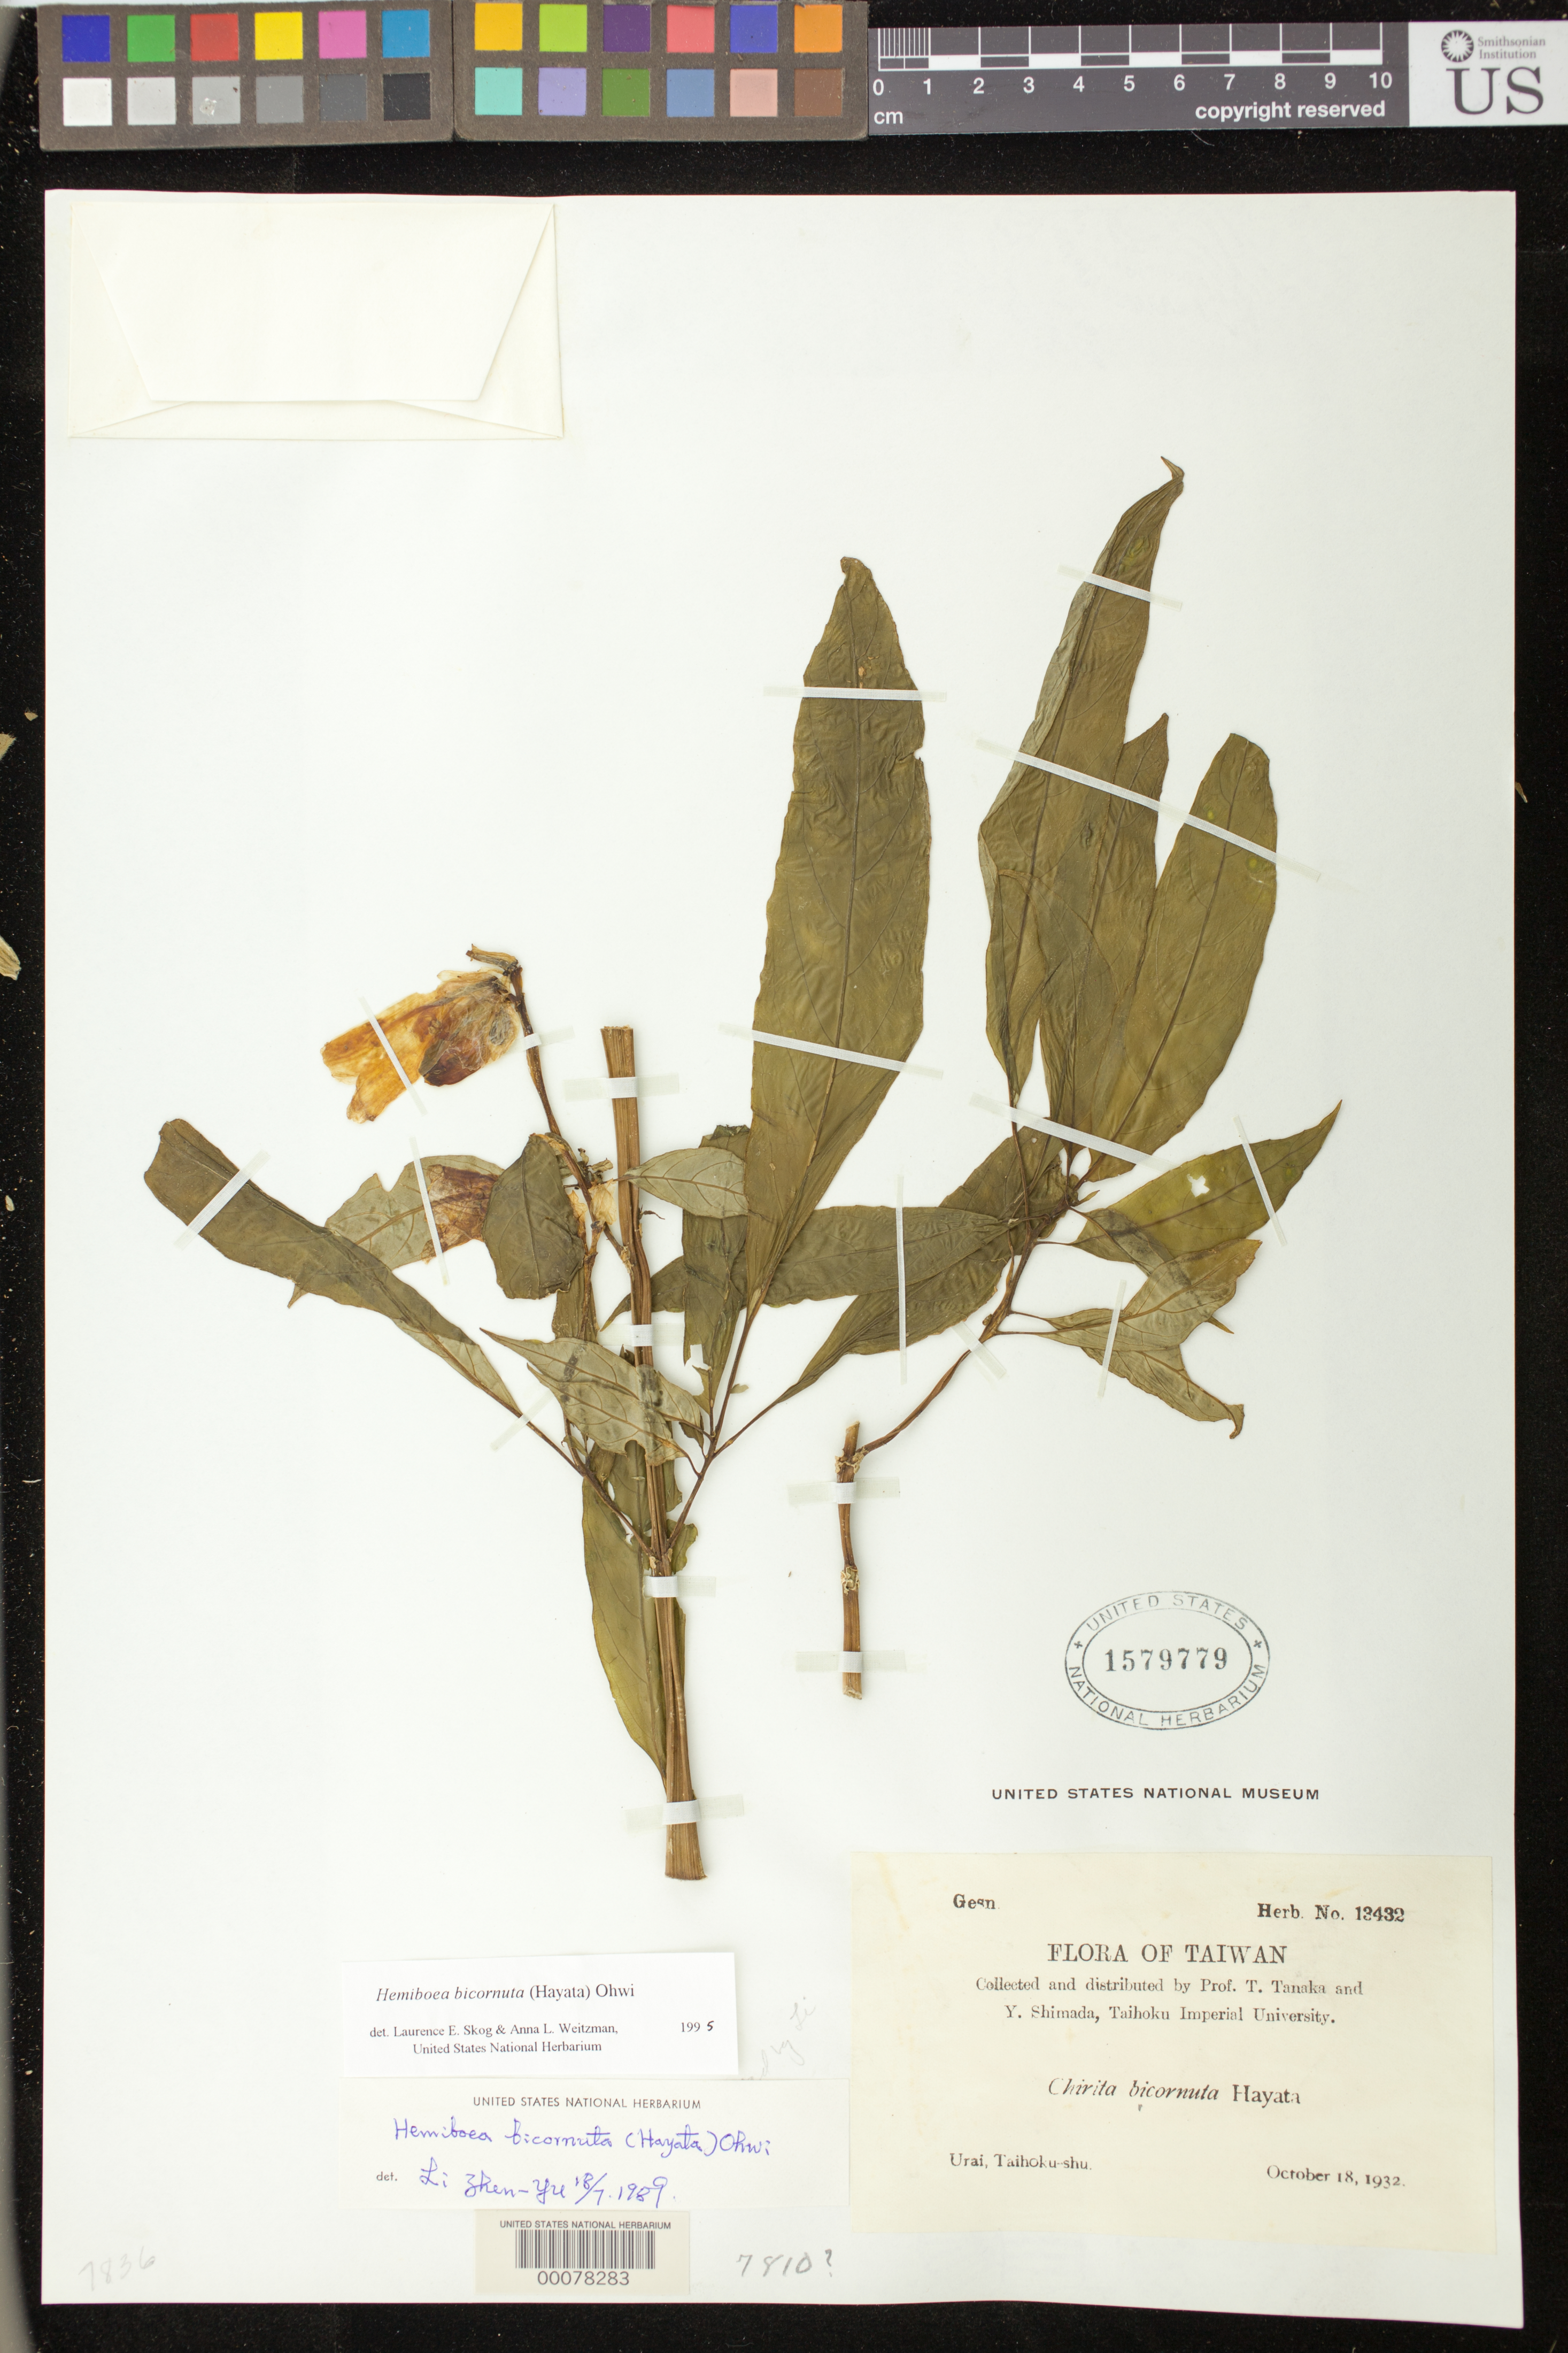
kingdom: Plantae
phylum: Tracheophyta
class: Magnoliopsida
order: Lamiales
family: Gesneriaceae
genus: Hemiboea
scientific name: Hemiboea bicornuta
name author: (Hayata) Ohwi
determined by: Zhen-yu, L.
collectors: T. Tanaka & Y. Shimada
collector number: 13432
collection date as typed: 18 Oct 1932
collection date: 1932-10-18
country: Taiwan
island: Taiwan [Formosa]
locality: Urai, taihoku-shu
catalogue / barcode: US 1579779